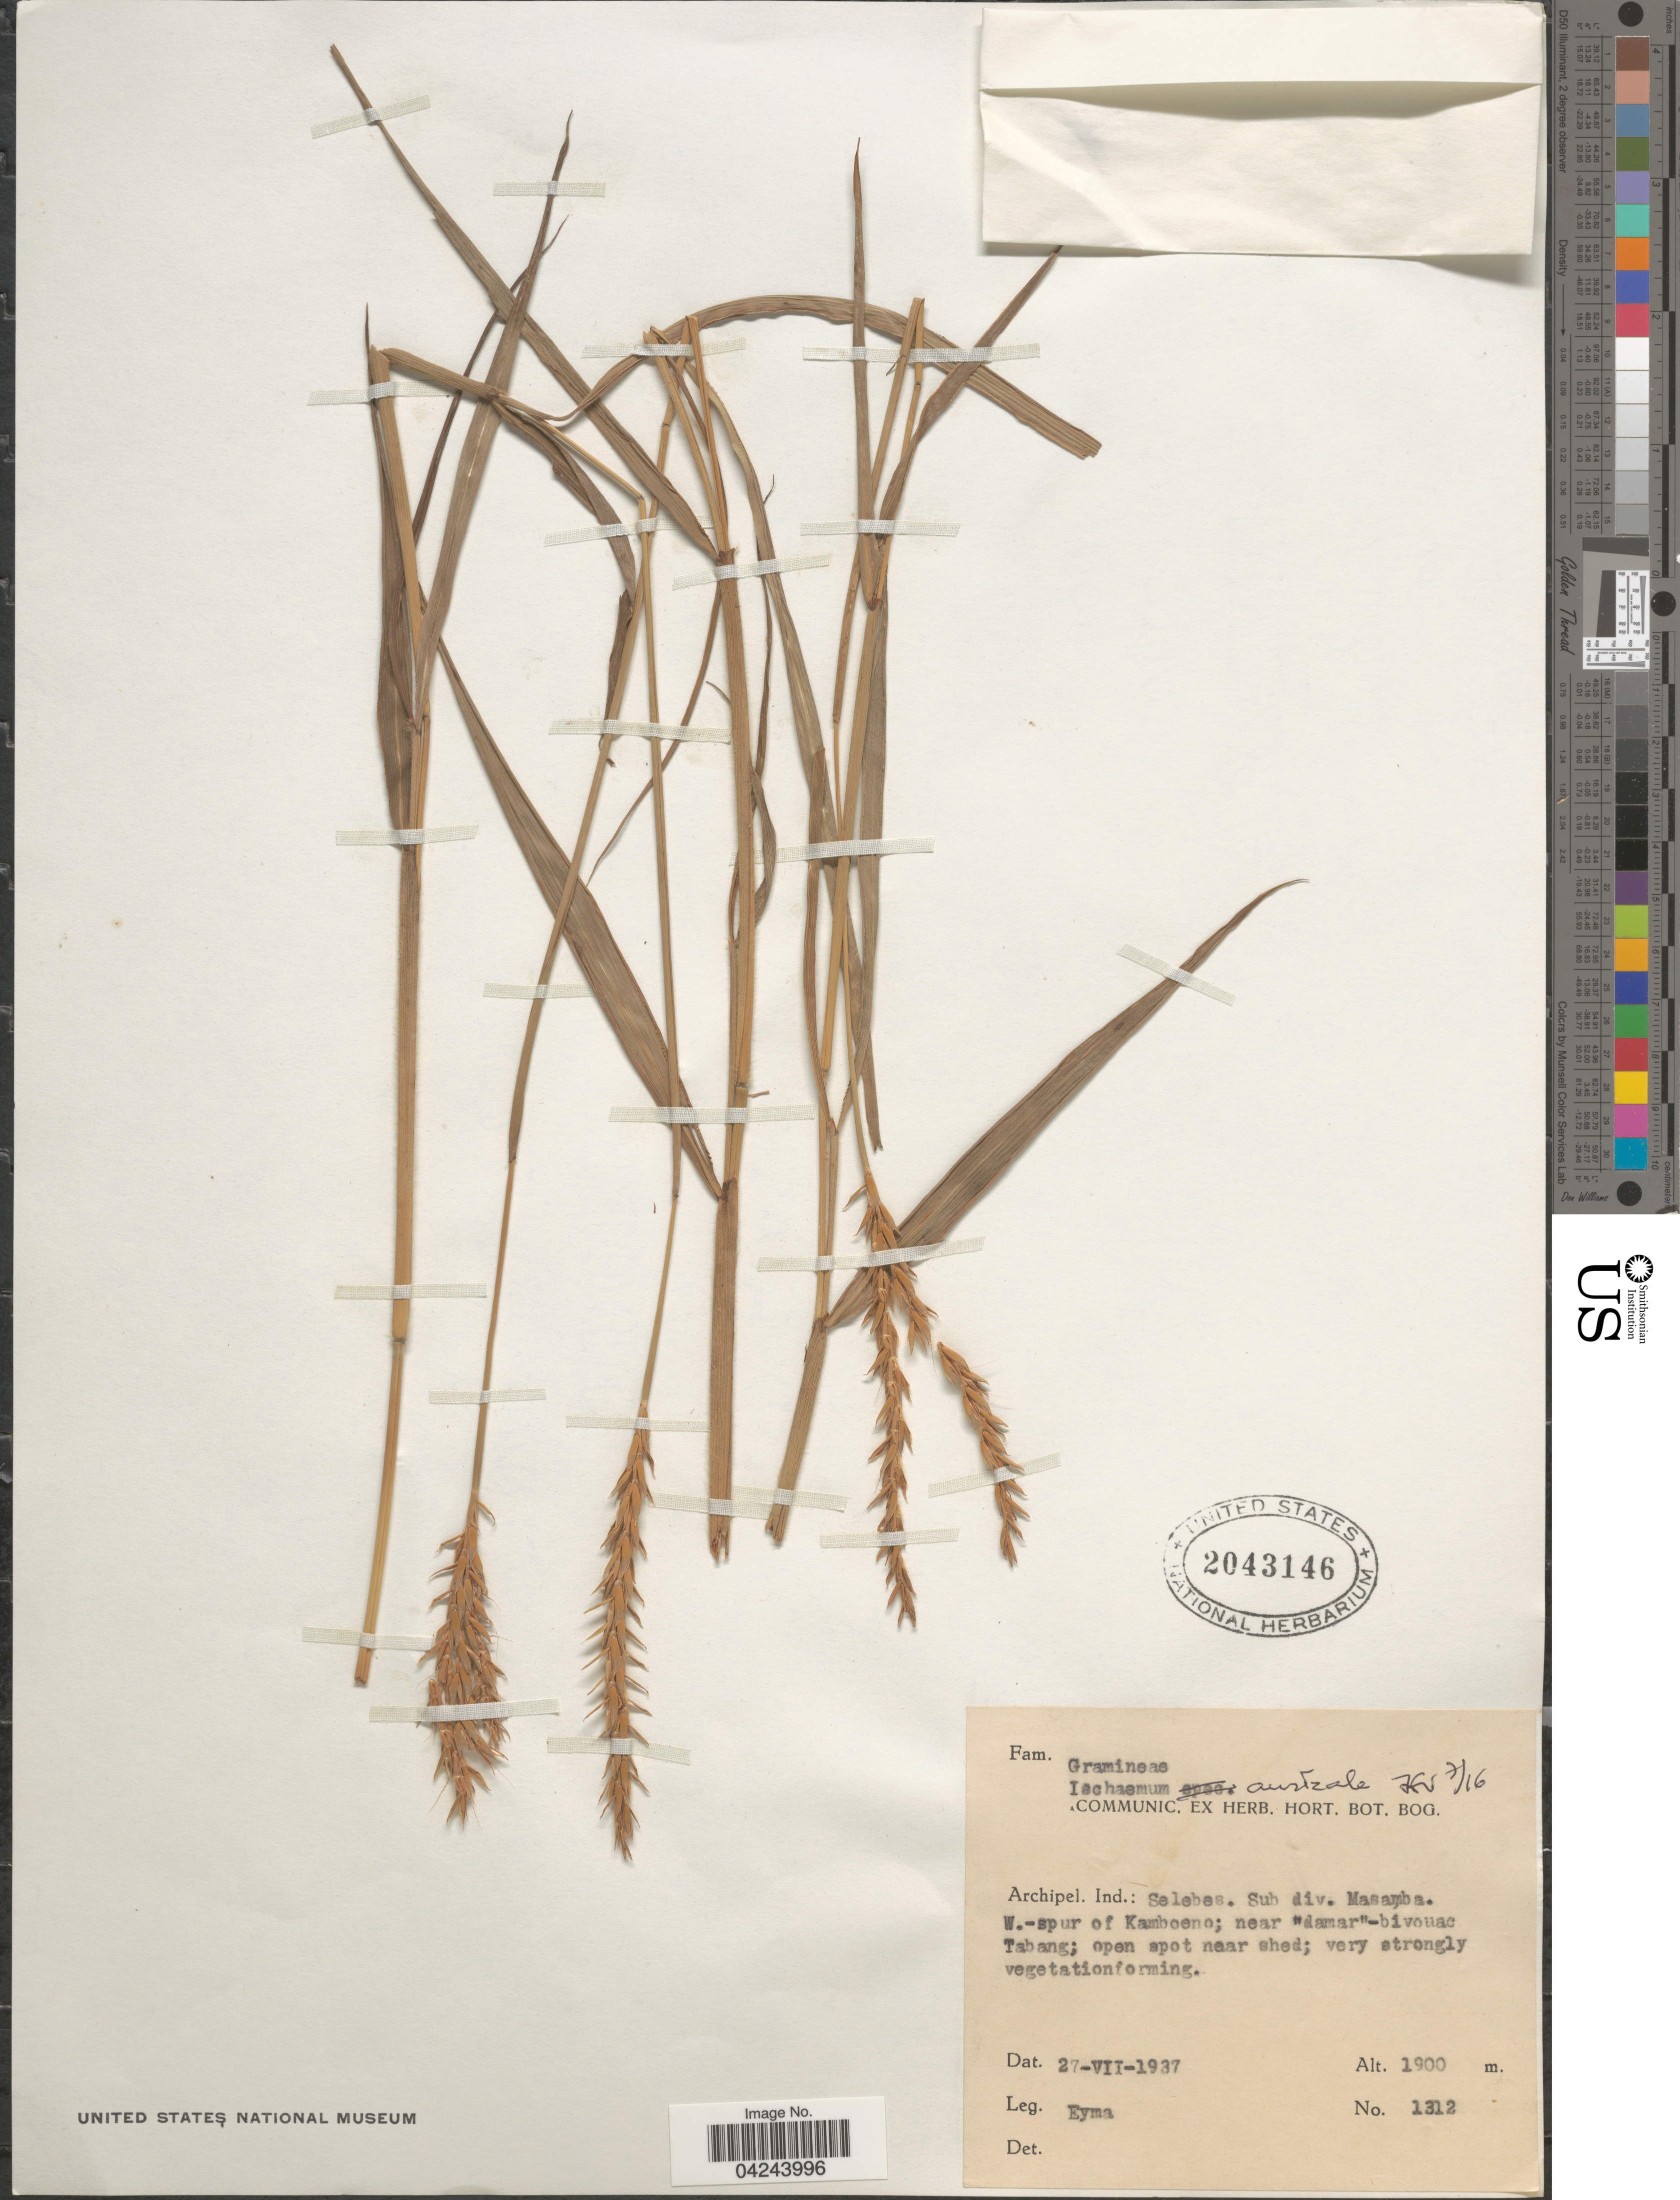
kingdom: Plantae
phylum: Tracheophyta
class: Liliopsida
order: Poales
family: Poaceae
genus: Ischaemum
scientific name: Ischaemum sp.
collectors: Eyma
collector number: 1312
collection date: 1937-07-27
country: Indonesia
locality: Archipel. Ind.: Selebes. Sub div. Masamba. W.-spur of Kamboeno; near "damar"-bivouac Tabang; open spot near shed.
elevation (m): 1900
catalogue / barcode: US 2043146